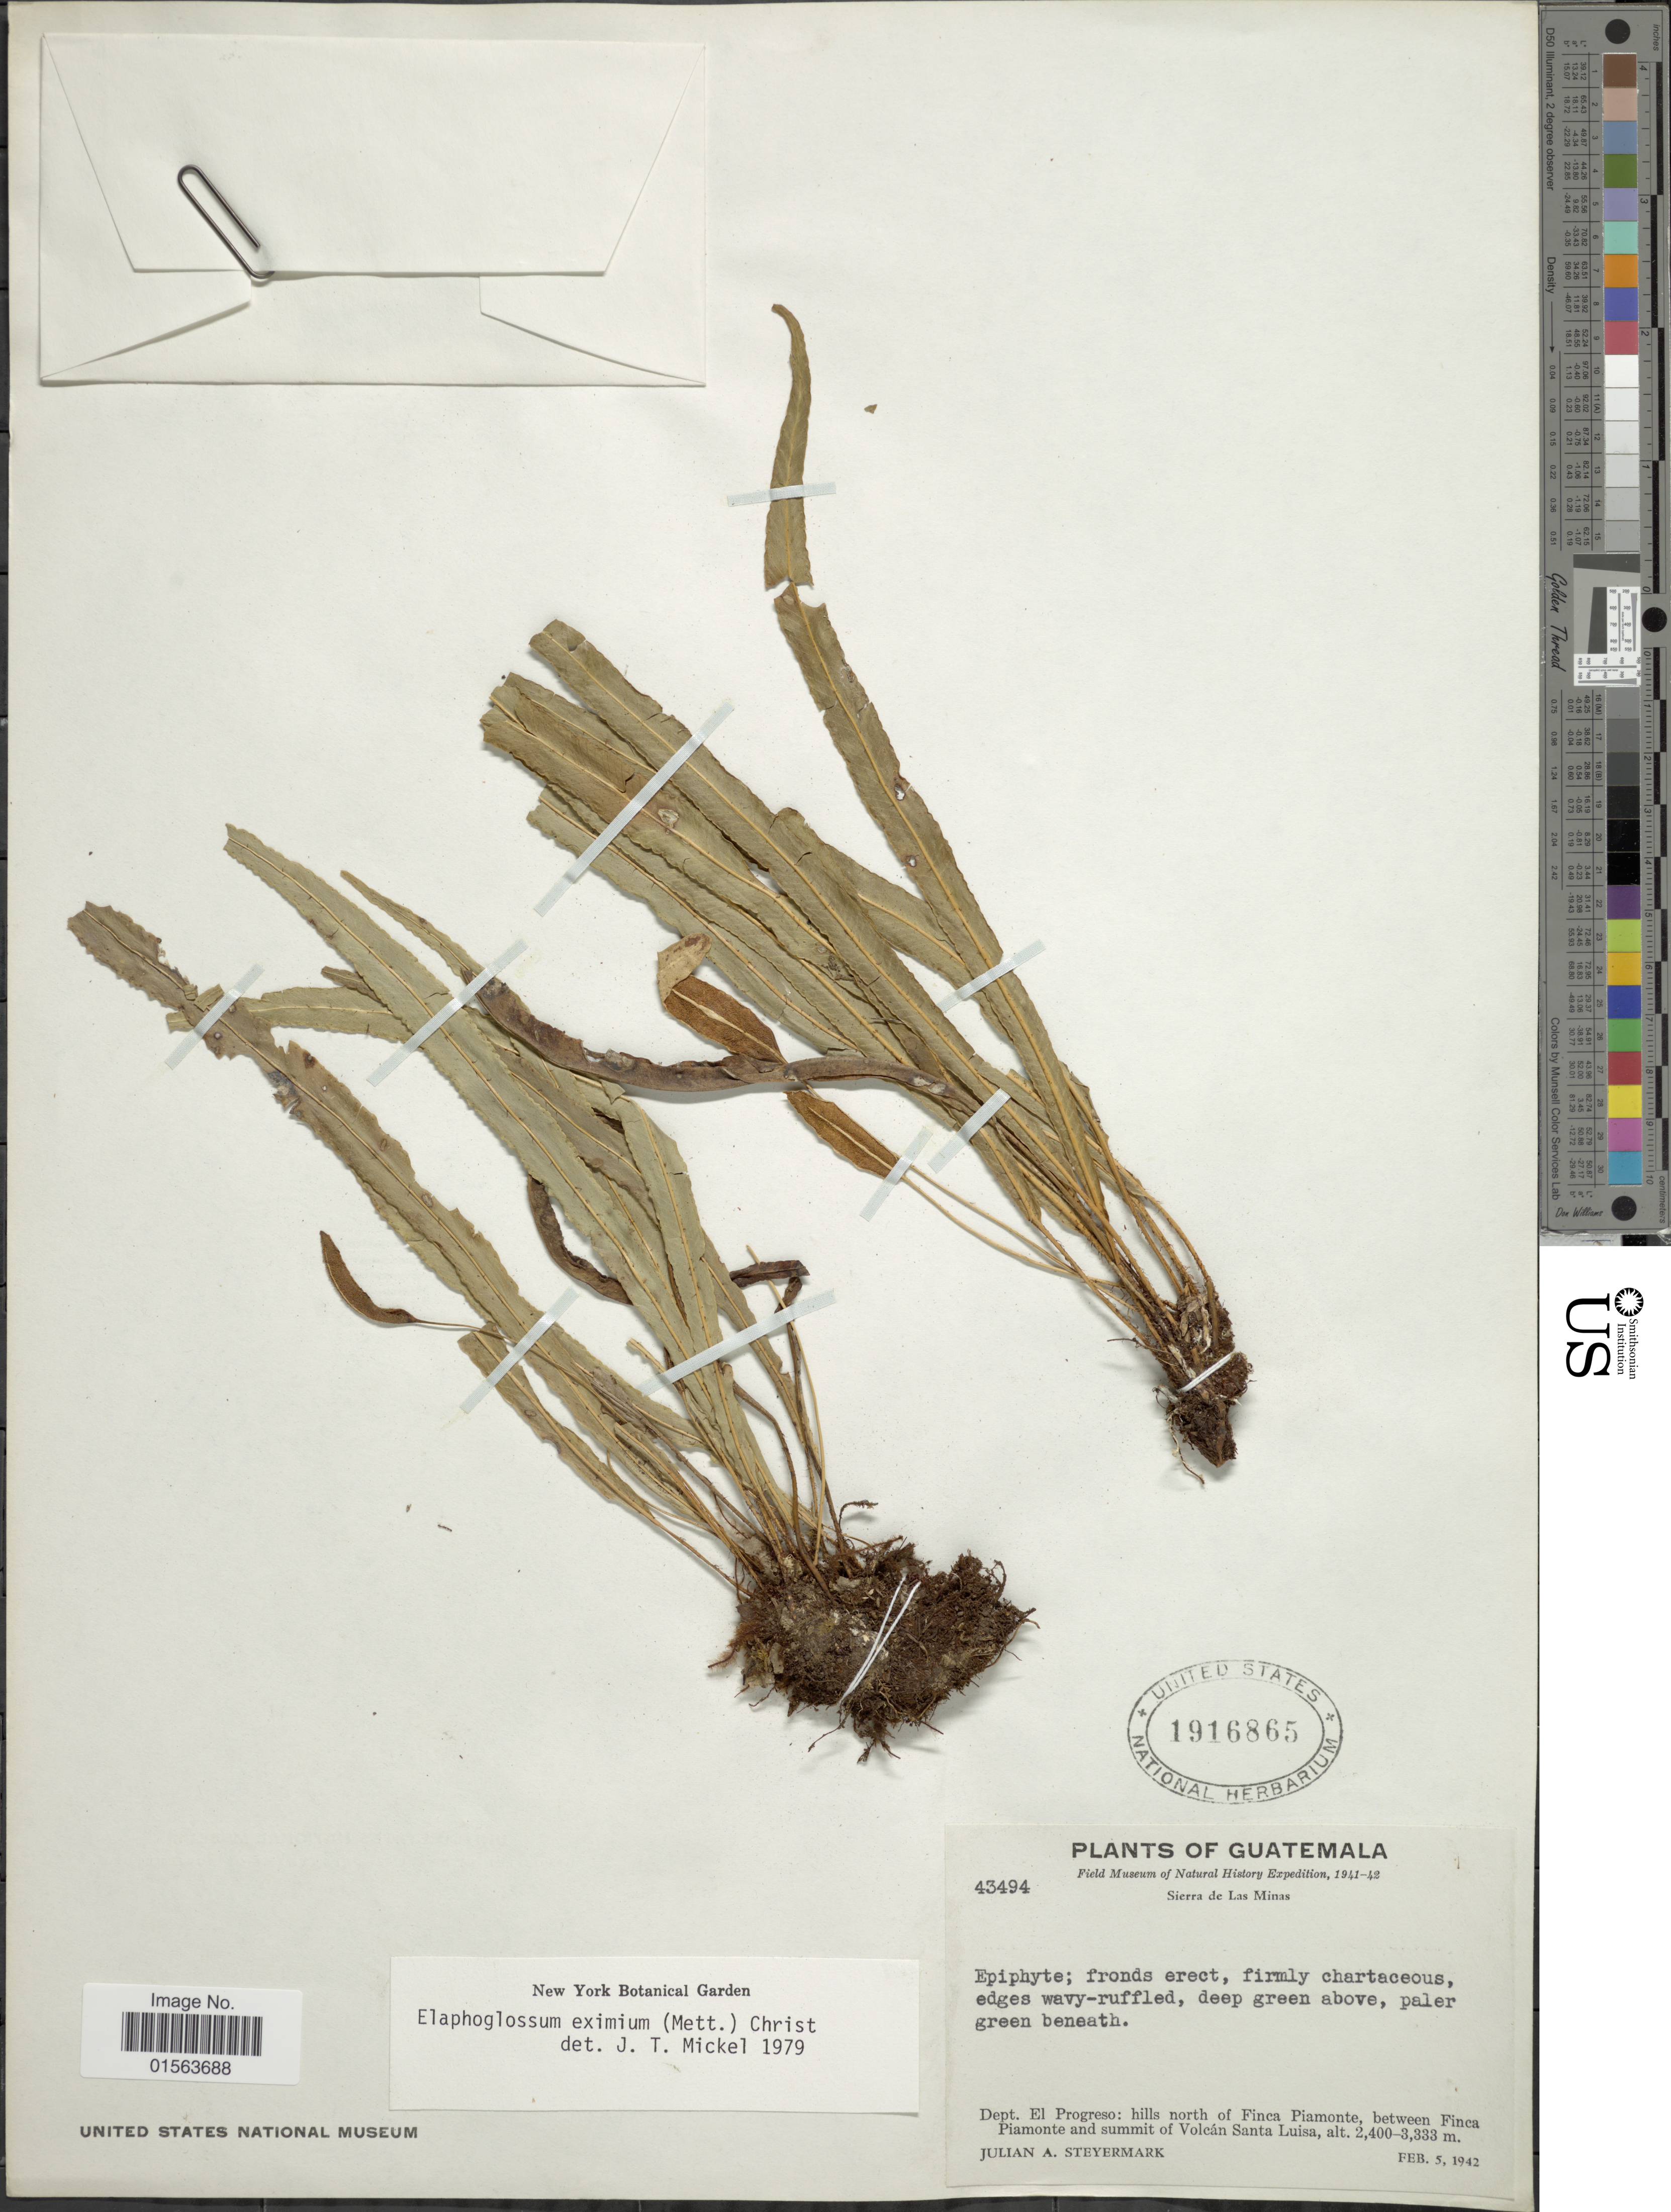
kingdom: Plantae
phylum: Tracheophyta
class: Polypodiopsida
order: Polypodiales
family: Dryopteridaceae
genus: Elaphoglossum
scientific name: Elaphoglossum eximium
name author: (Mett.) Christ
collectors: J. Steyermark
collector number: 43494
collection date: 1942-02-05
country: Guatemala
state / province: El Progreso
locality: Sierra de Las Minas, Dept. El Progreso: hills north of Finca Piamonte, between Finca Piamonte and summit of Volcan Santa Luisa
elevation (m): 2400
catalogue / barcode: US 1916865